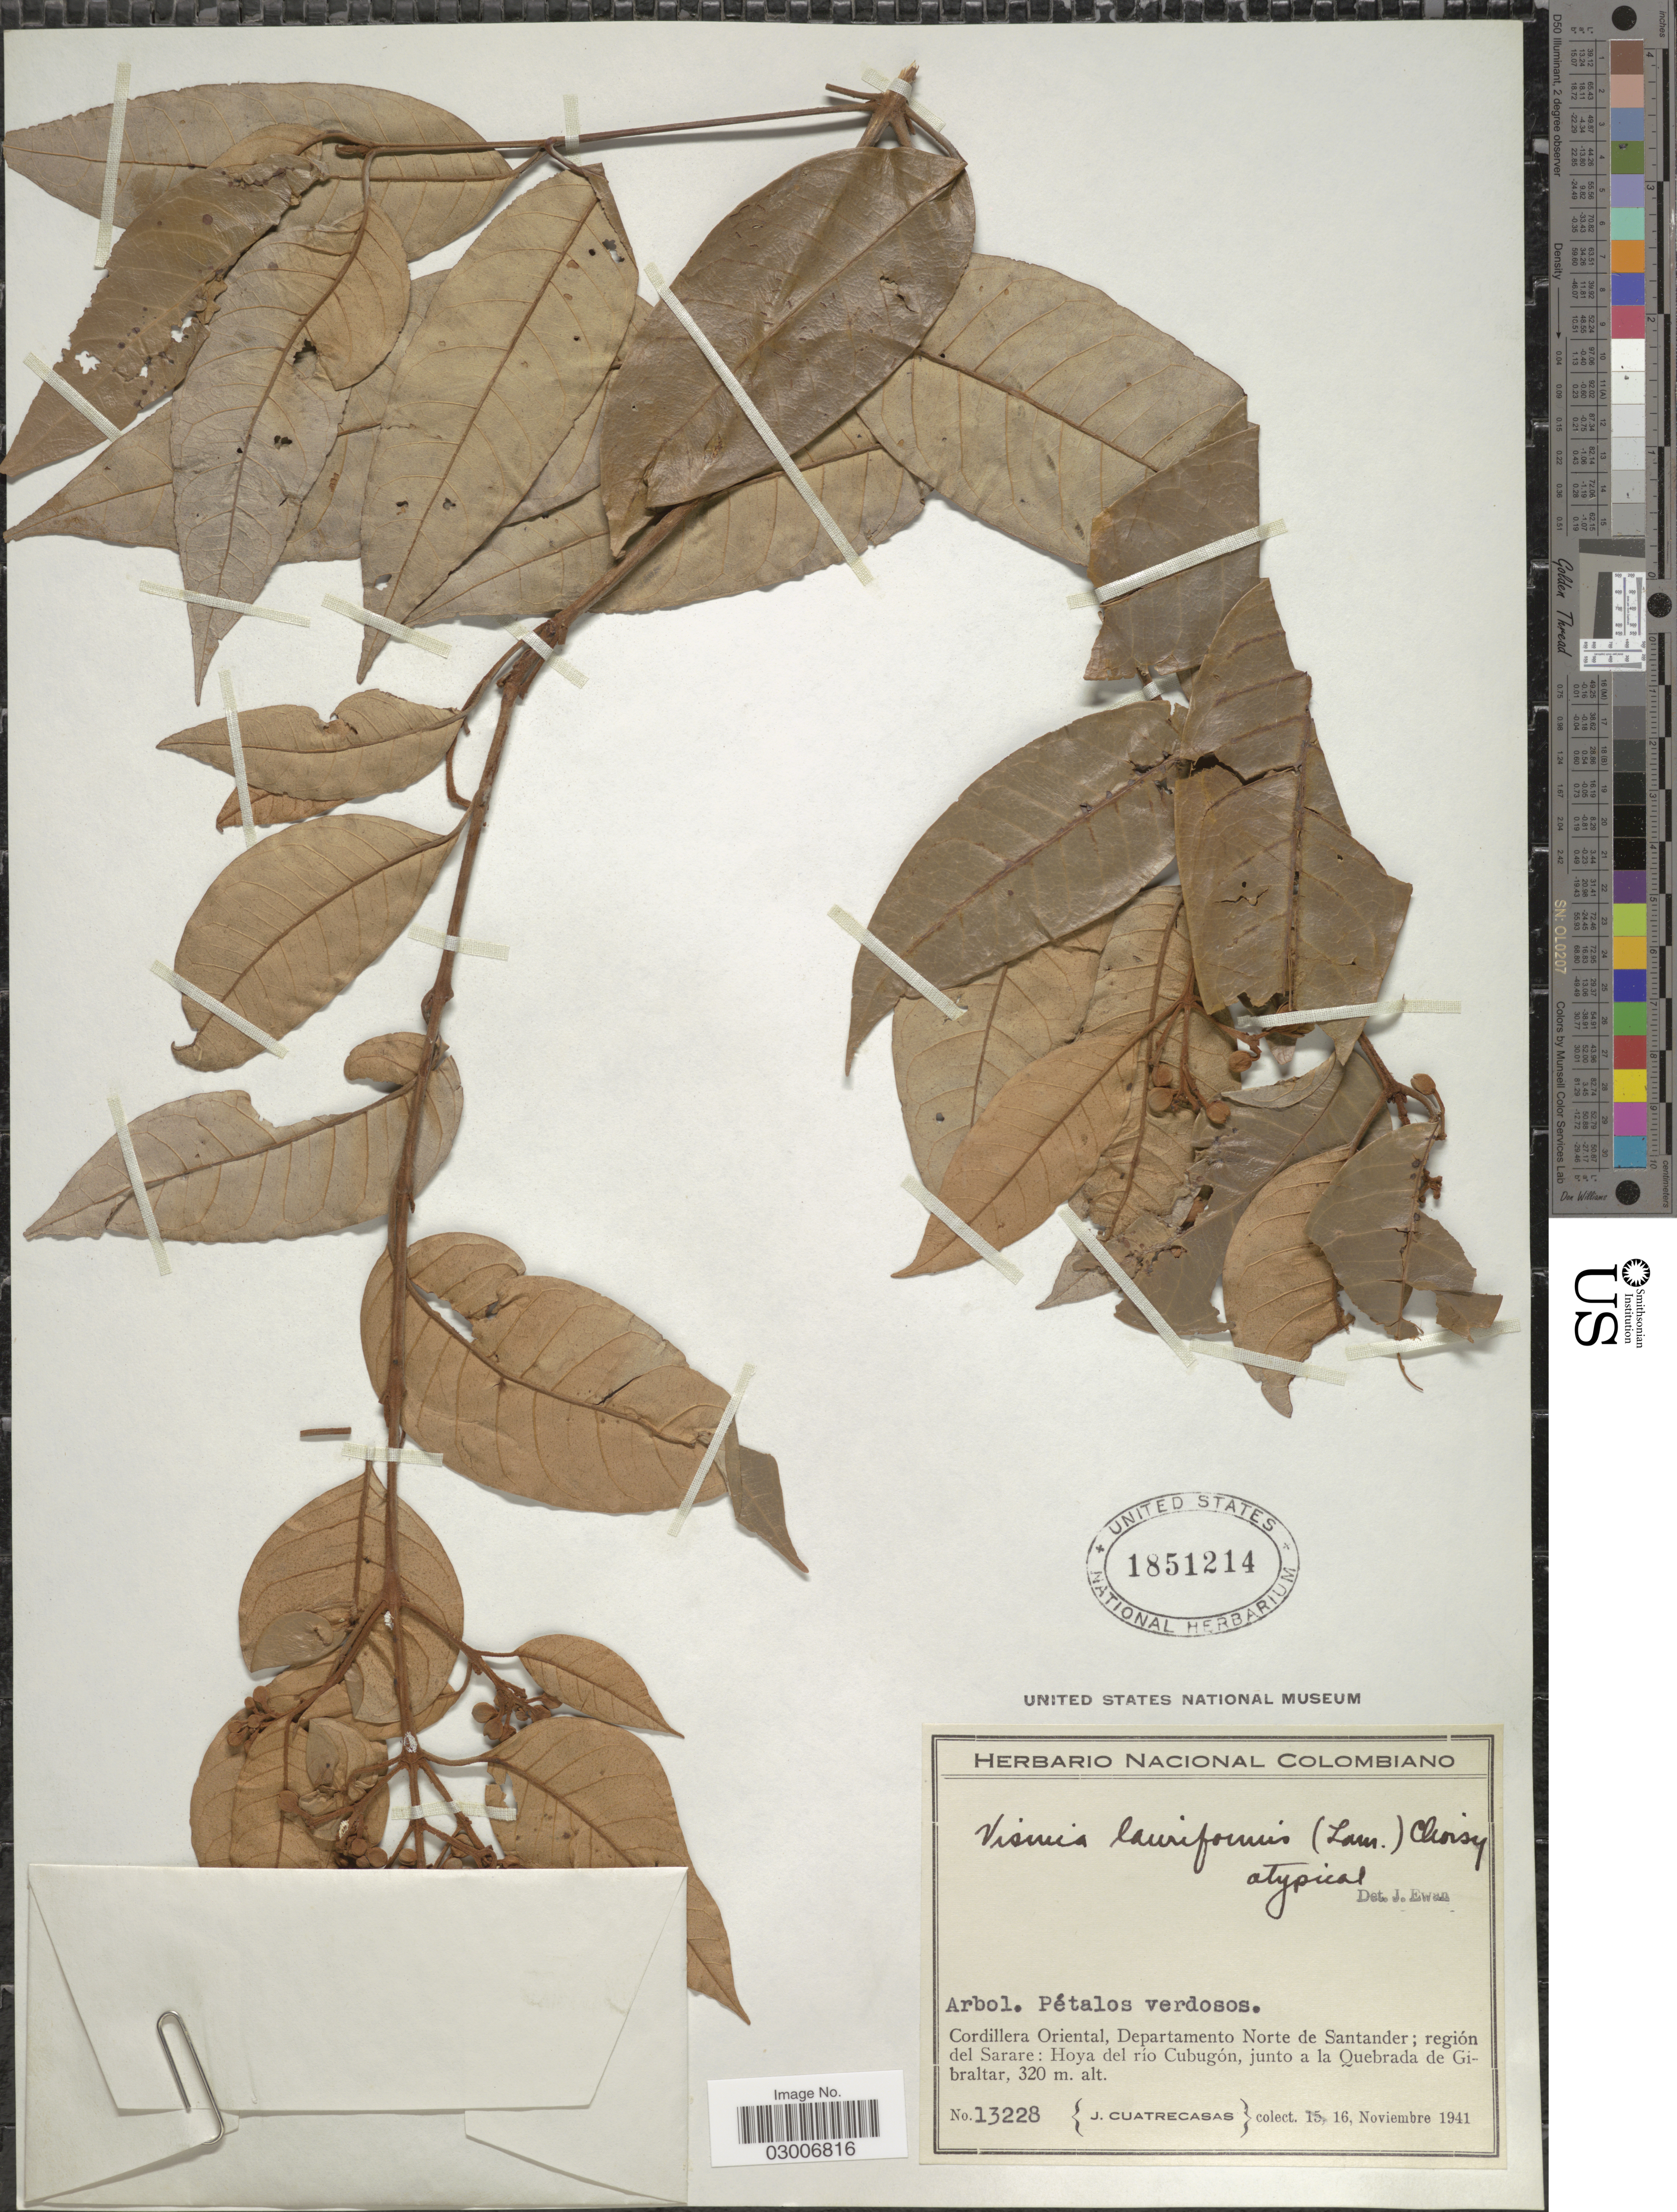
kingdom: Plantae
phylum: Tracheophyta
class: Magnoliopsida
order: Malpighiales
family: Hypericaceae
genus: Vismia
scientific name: Vismia lauriformis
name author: (Lam.) Choisy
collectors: J. Cuatrecasas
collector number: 13228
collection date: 1941-11-16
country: Colombia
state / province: Norte de Santander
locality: Cordillera Oriental, Departamento Norte de Santander; región del Sarare: Hoya del río Cubugón, junto a la Quebrada de Gibraltar.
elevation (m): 320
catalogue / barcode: US 1851214